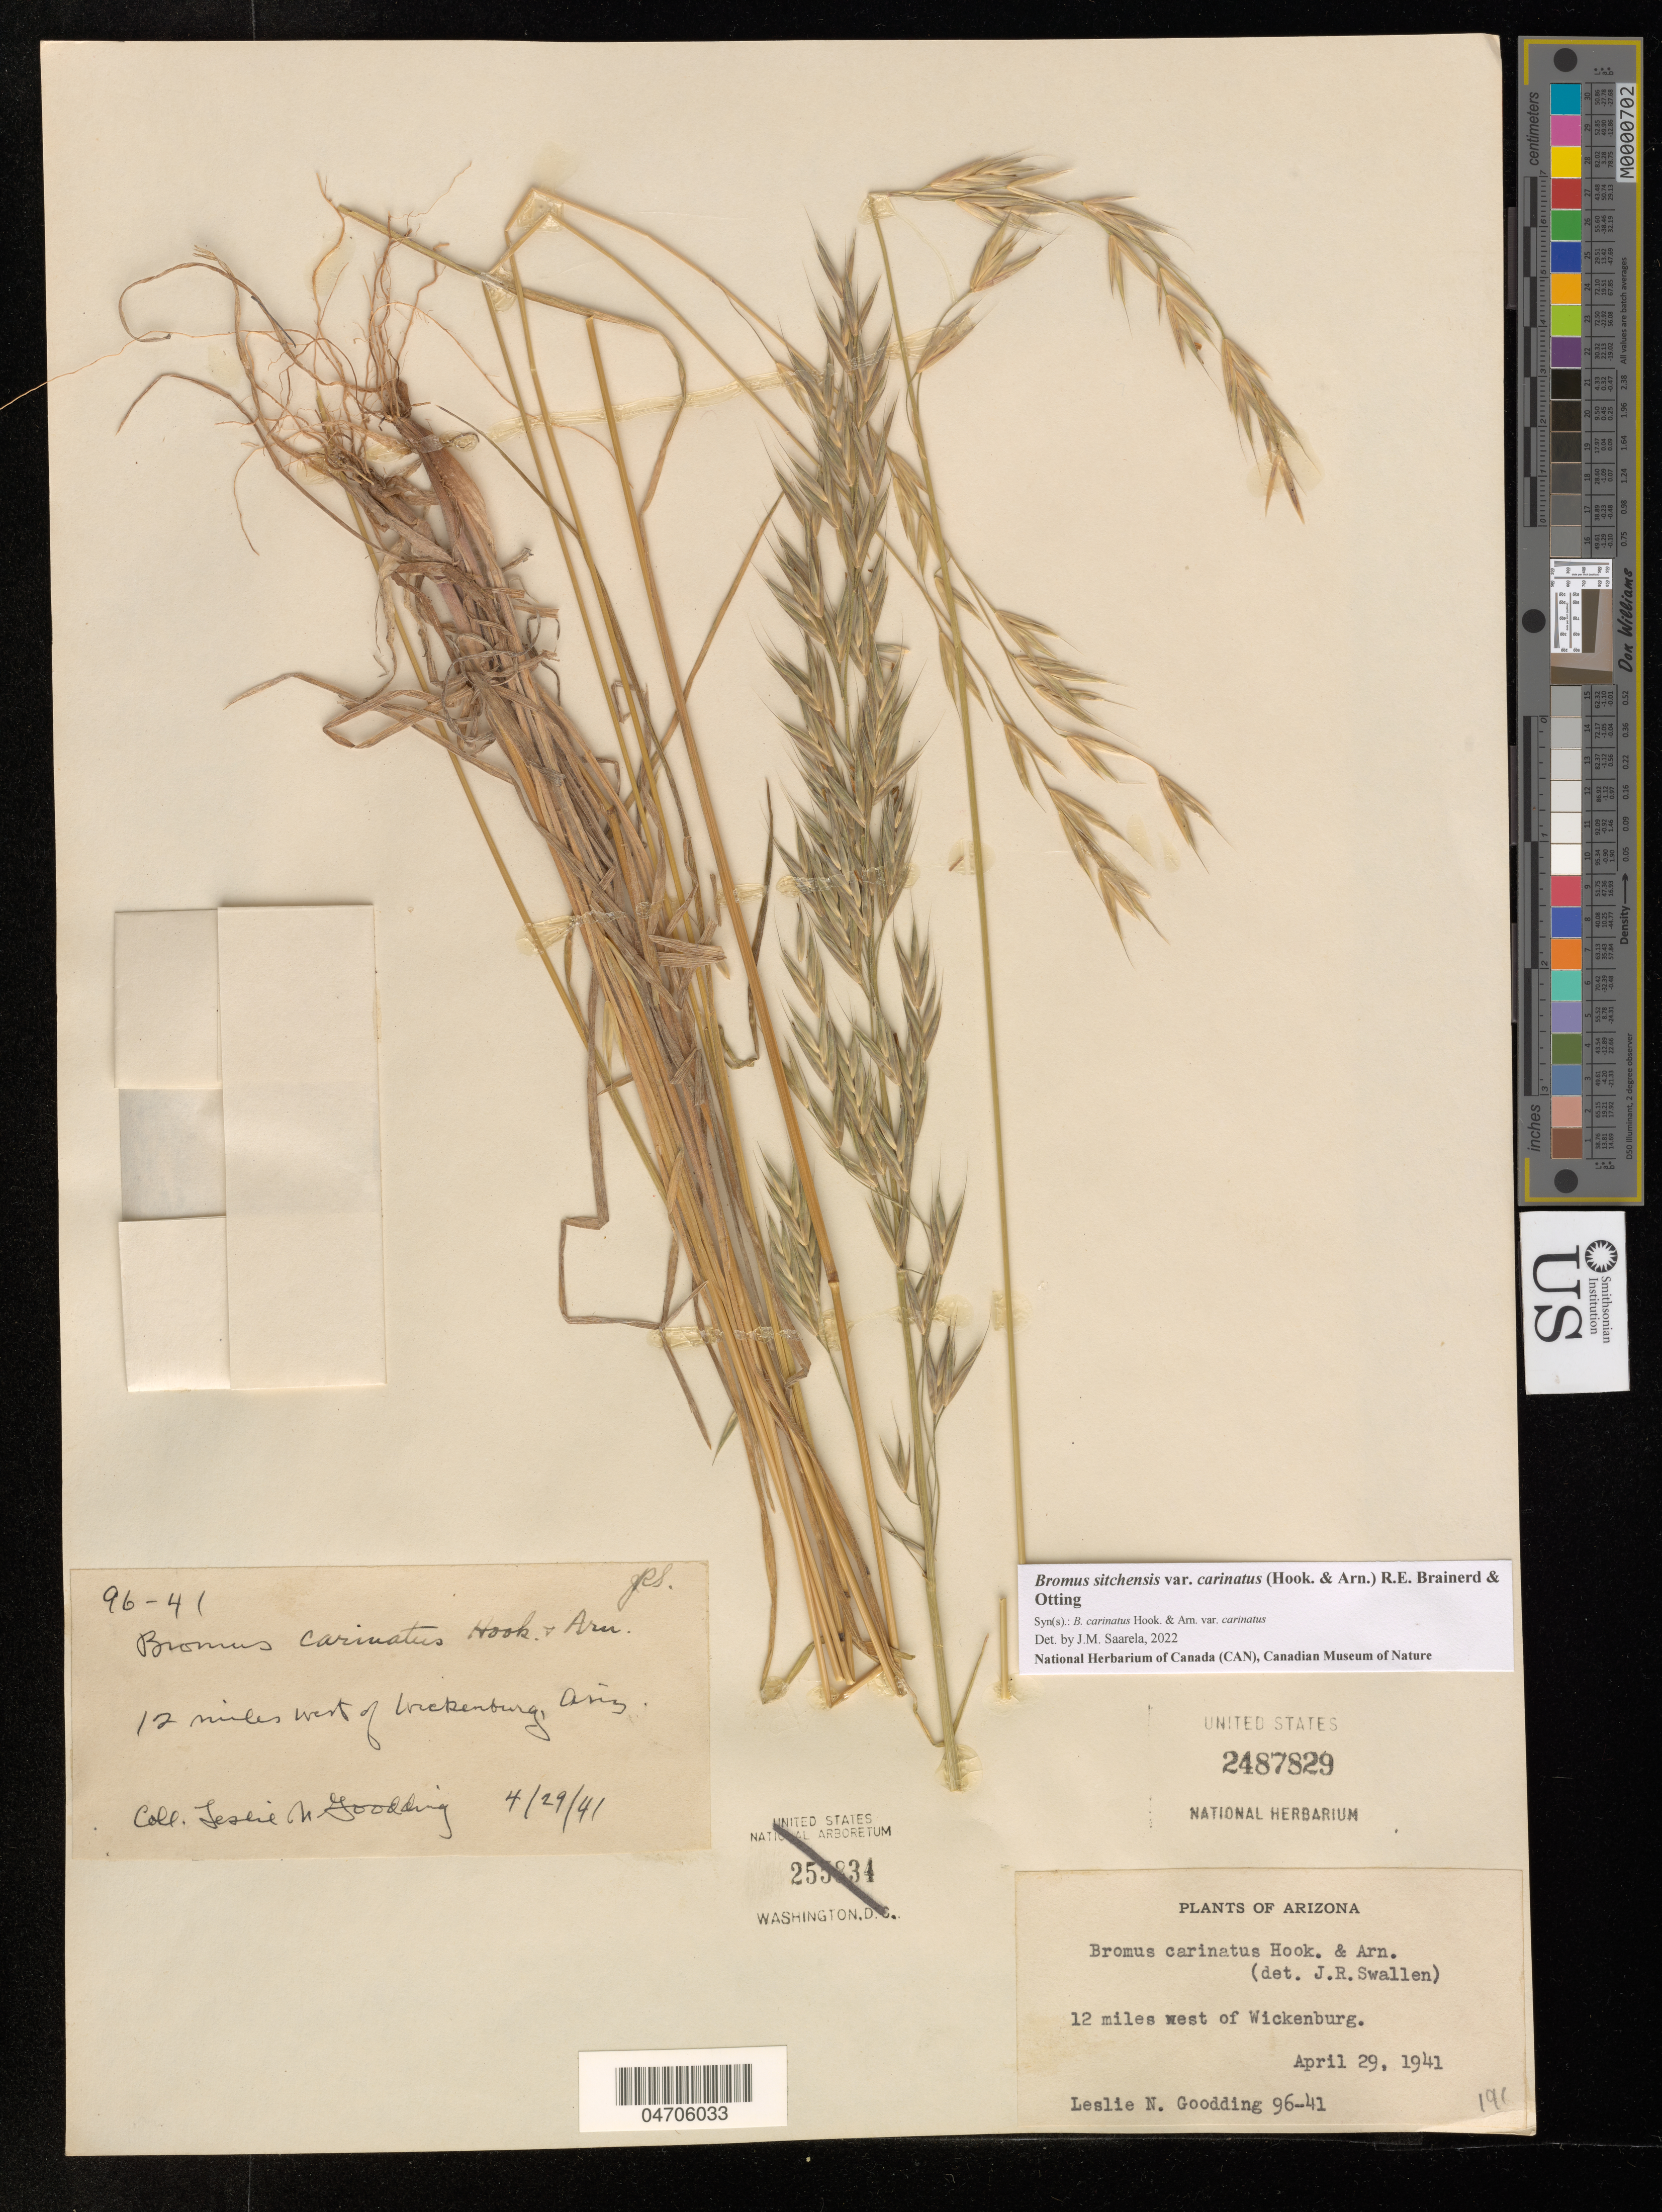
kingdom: Plantae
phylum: Tracheophyta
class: Liliopsida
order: Poales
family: Poaceae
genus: Bromus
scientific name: Bromus sitchensis var. polyanthus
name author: (Scribn. ex Shear) R.E. Brainerd & Otting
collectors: L. N. Goodding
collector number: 96-41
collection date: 1941-04-29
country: United States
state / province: Arizona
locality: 12 miles west of Wickenburg.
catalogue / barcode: US 2487829